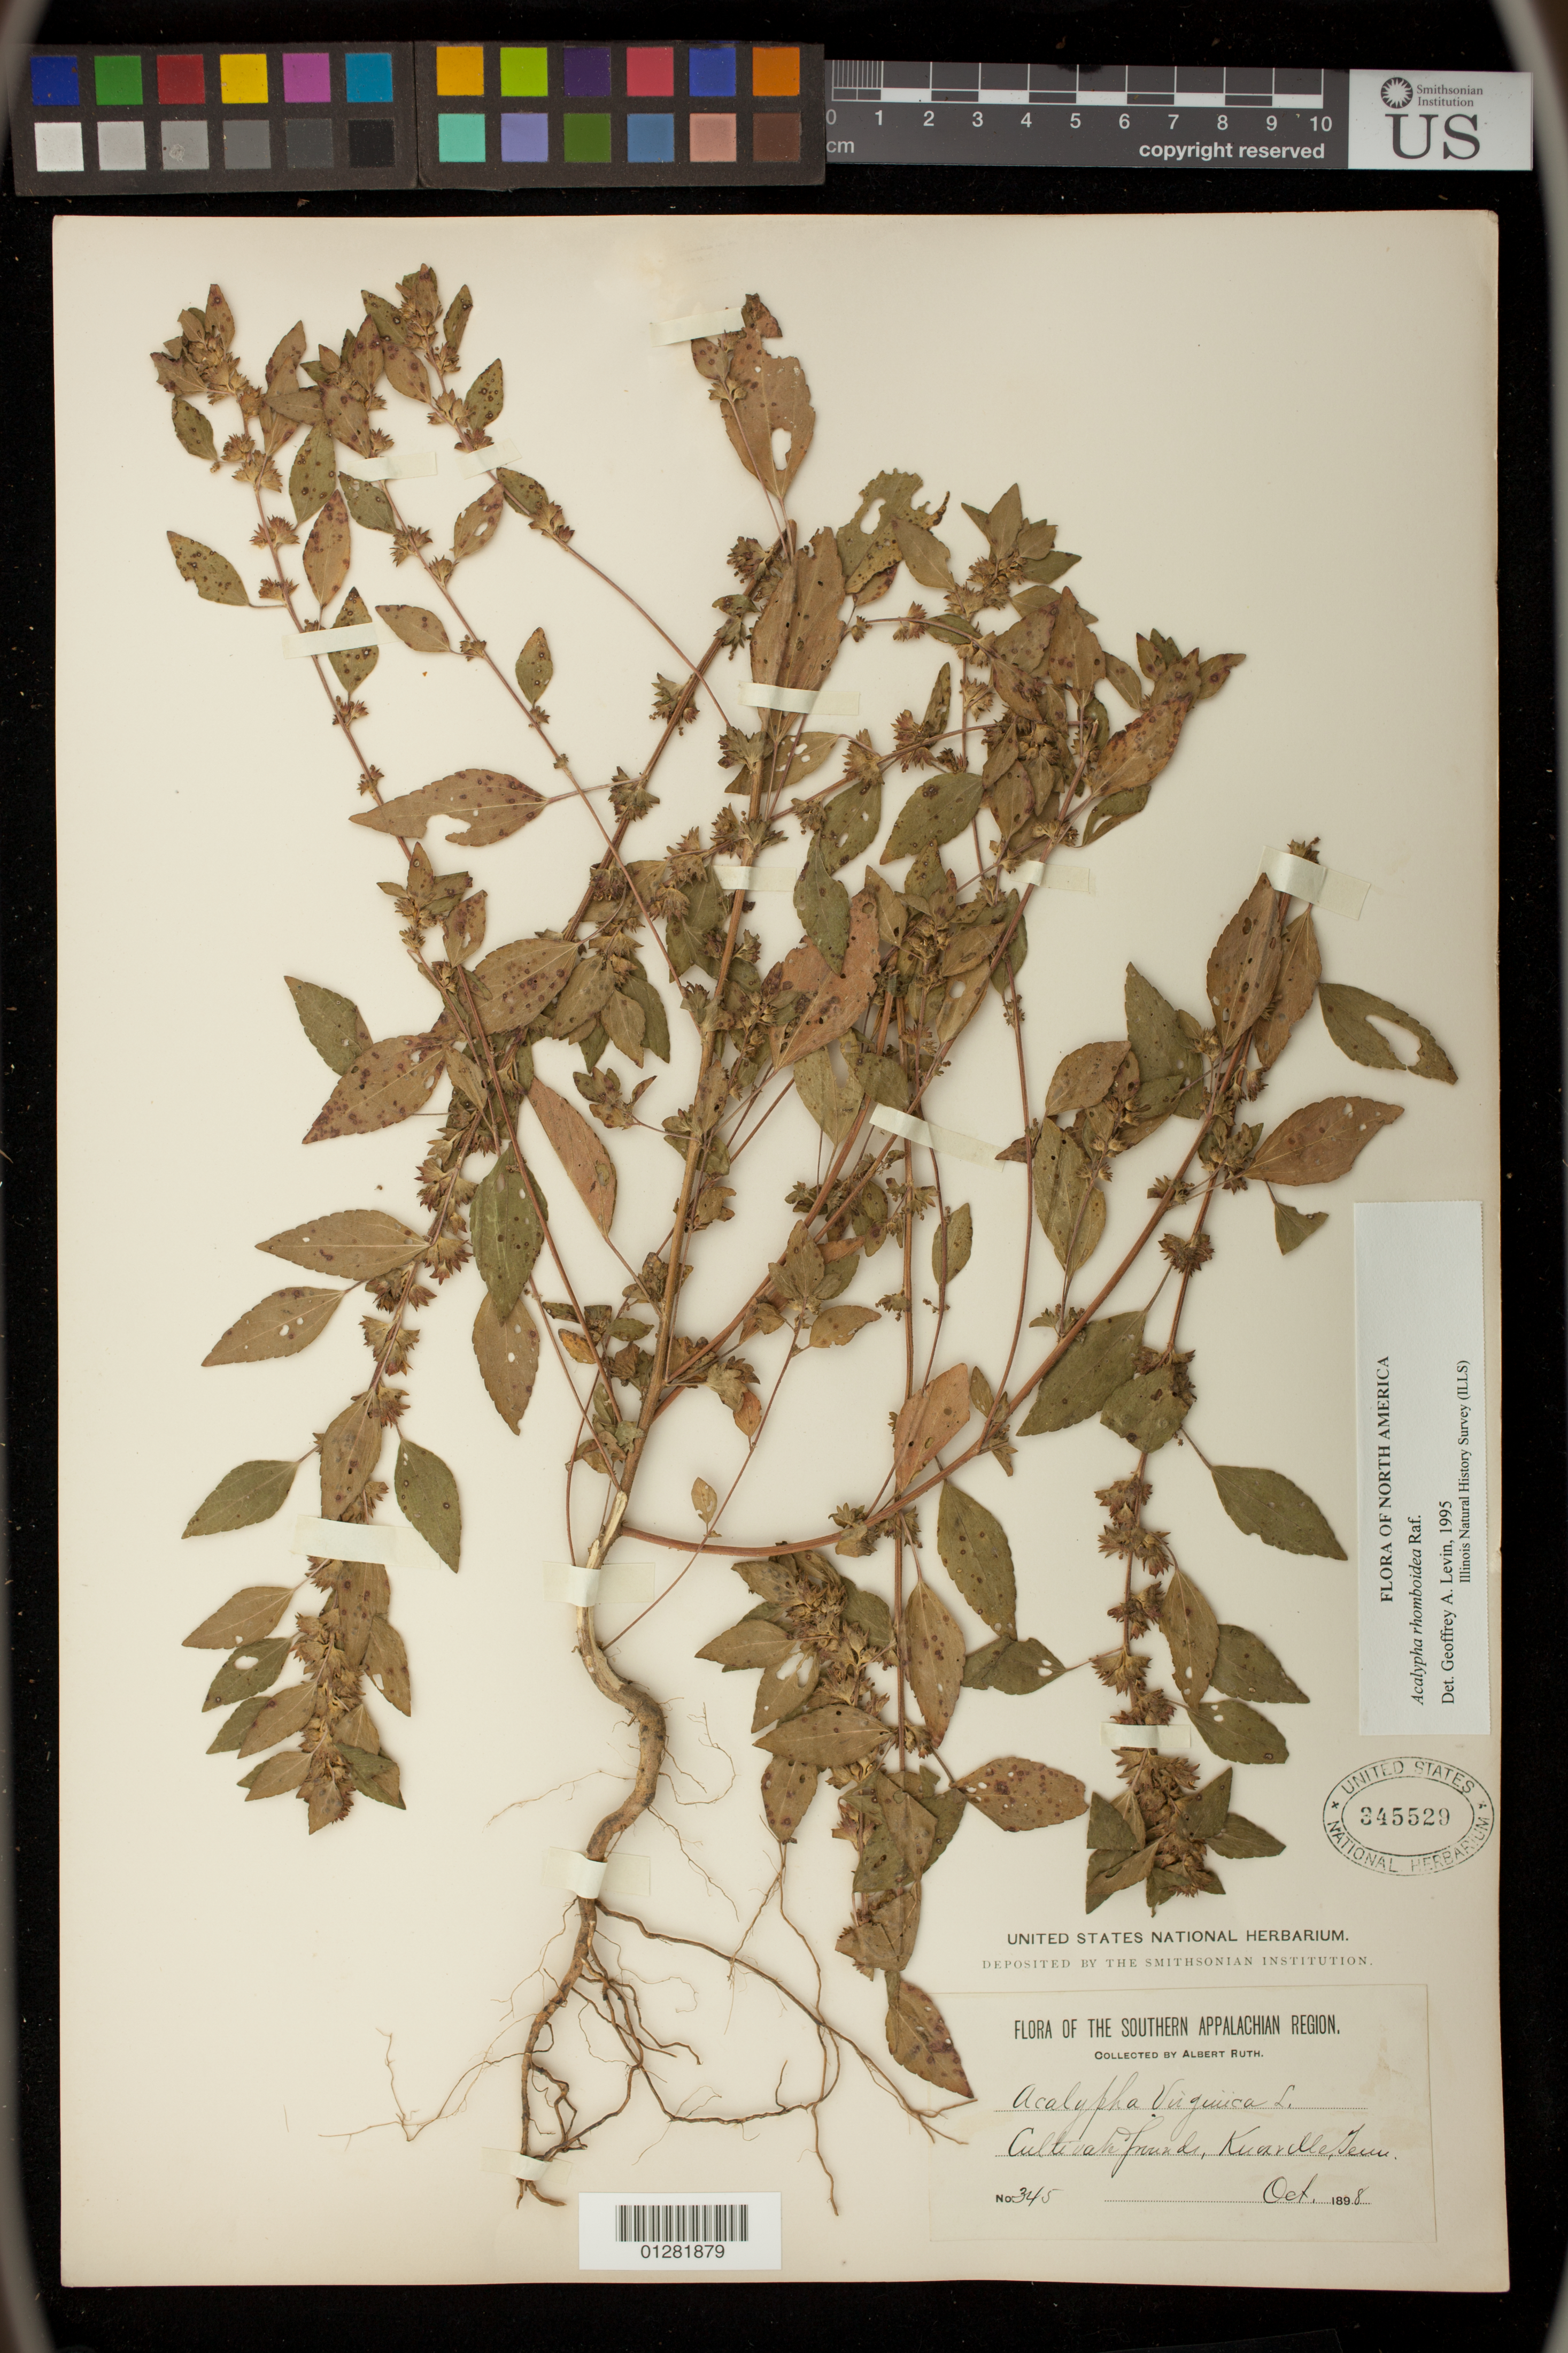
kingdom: Plantae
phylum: Tracheophyta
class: Magnoliopsida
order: Malpighiales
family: Euphorbiaceae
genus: Acalypha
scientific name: Acalypha rhomboidea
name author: Raf.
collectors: A. Ruth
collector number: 345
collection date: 1898-10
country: United States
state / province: Tennessee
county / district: Knox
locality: Knoxville , Cultivate fields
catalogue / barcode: US 345529